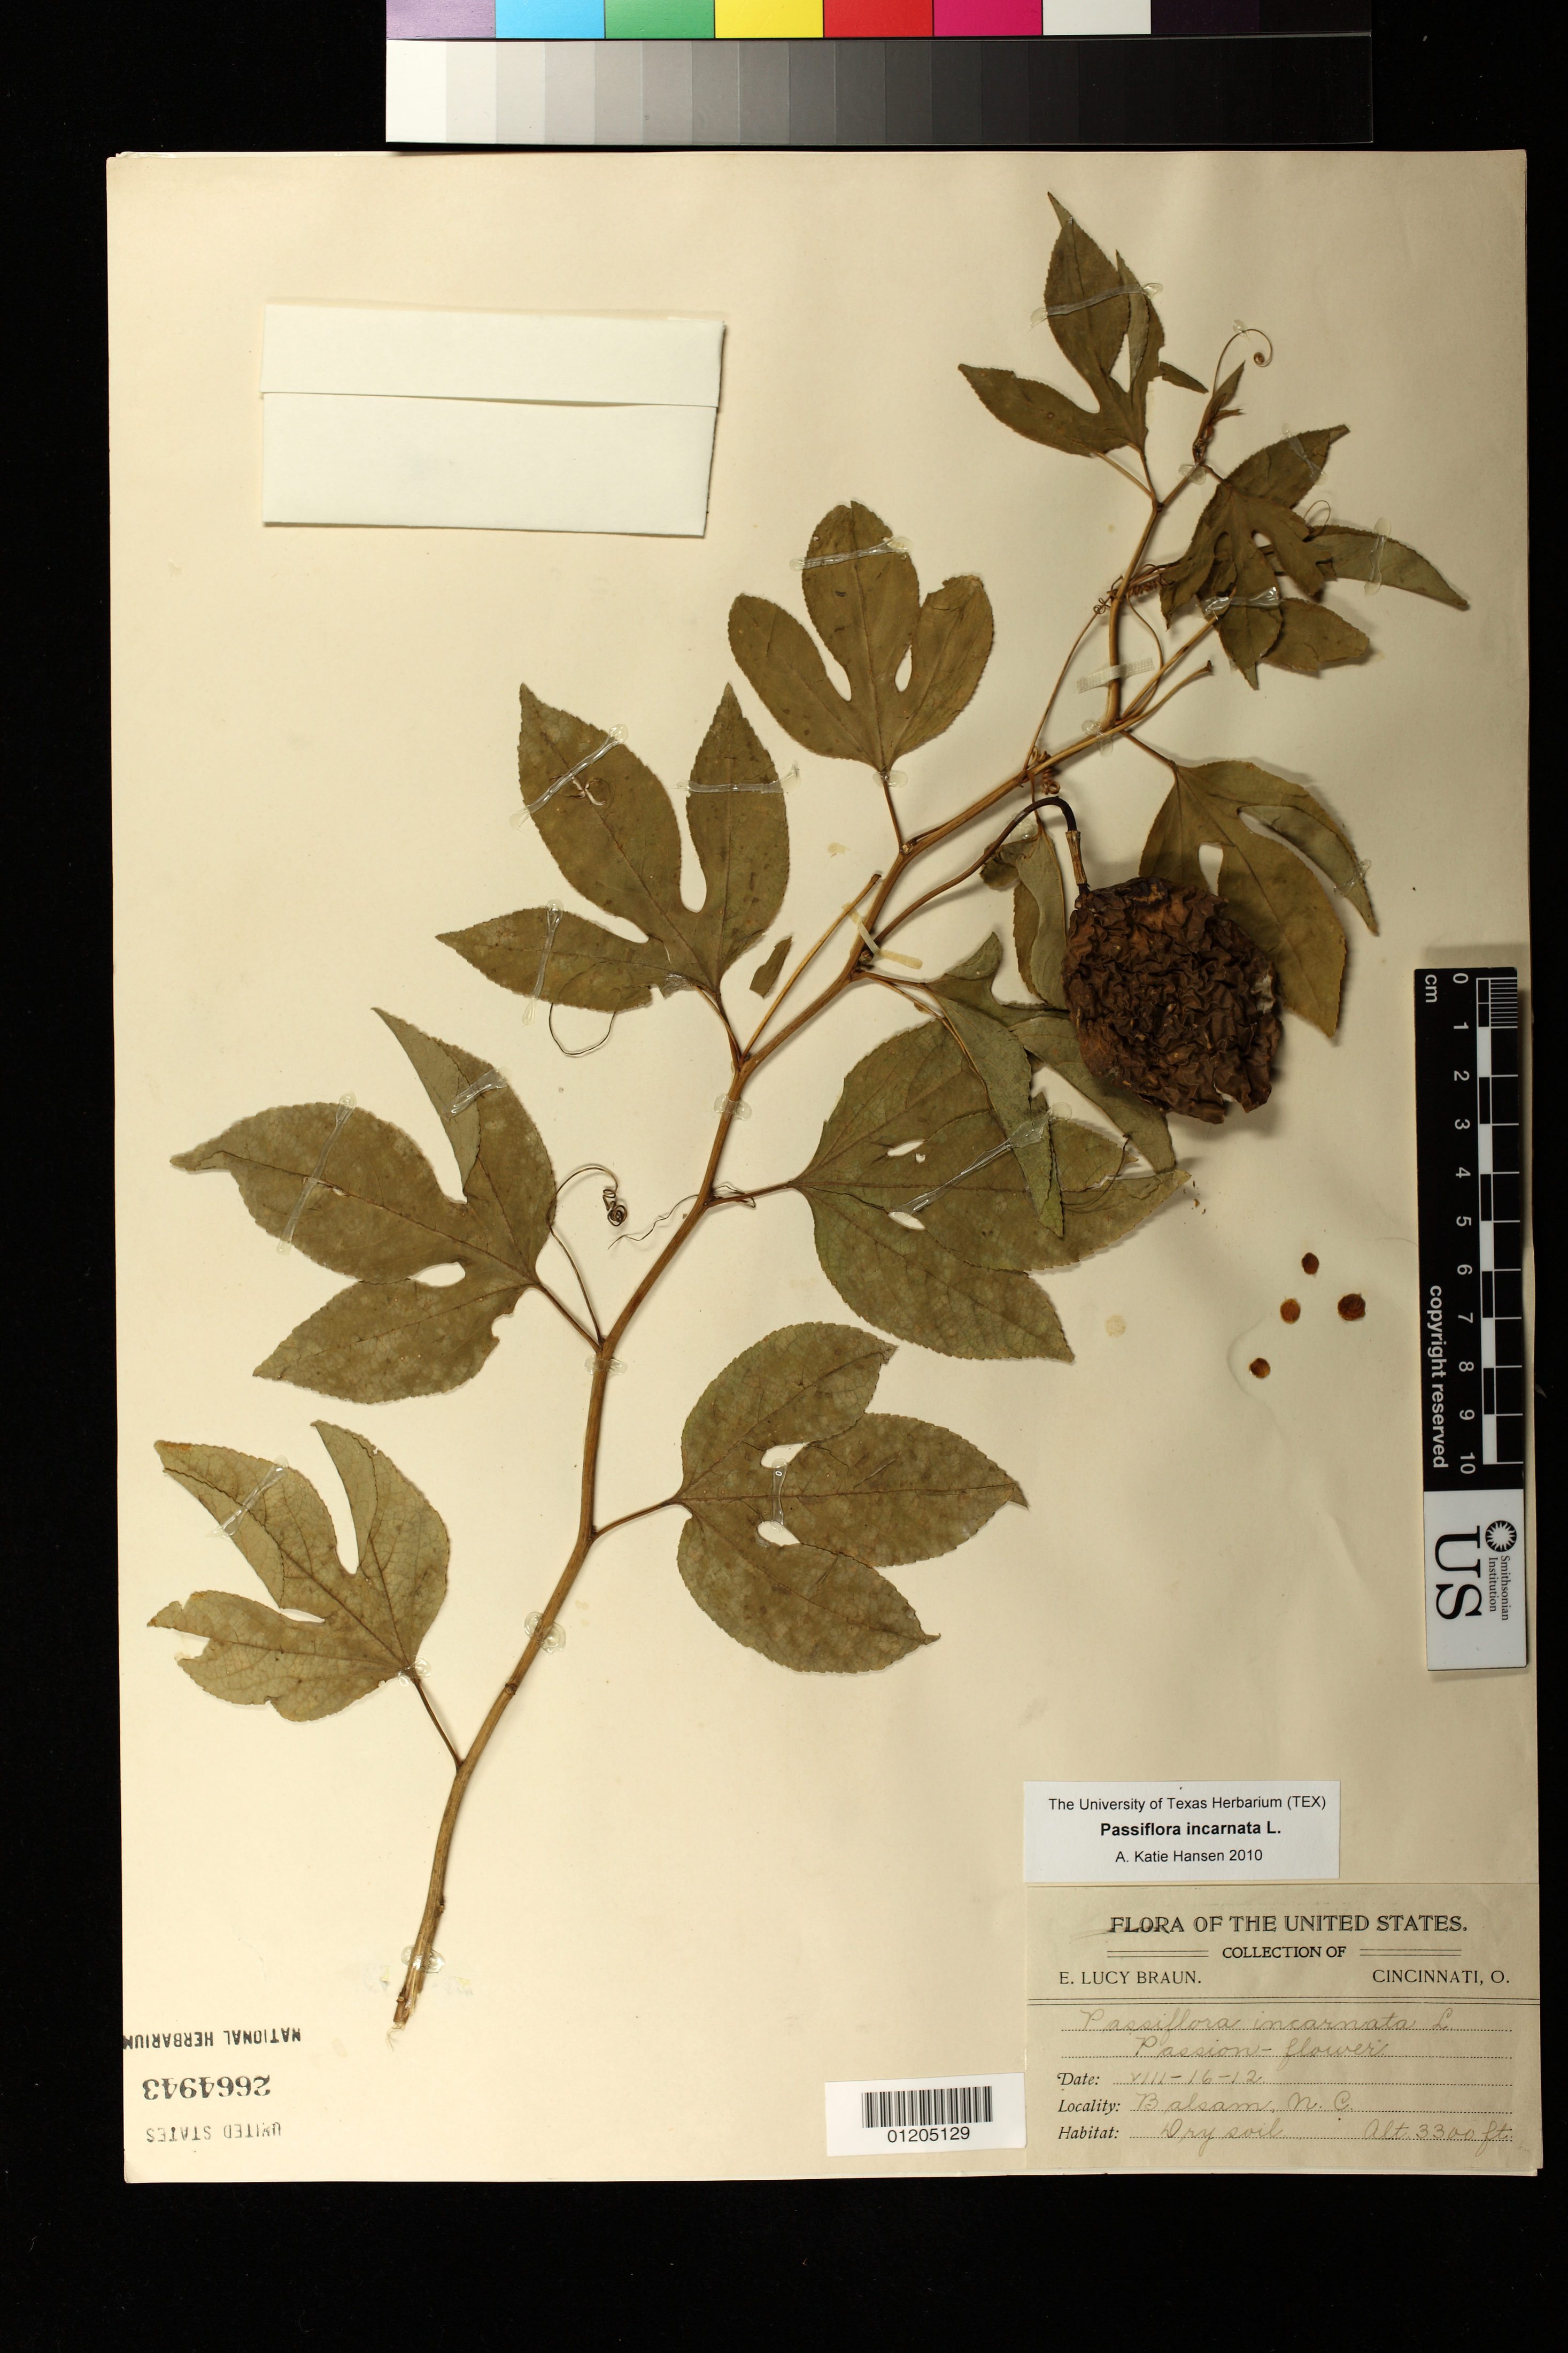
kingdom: Plantae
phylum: Tracheophyta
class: Magnoliopsida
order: Malpighiales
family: Passifloraceae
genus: Passiflora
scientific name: Passiflora incarnata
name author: L.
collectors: E. L. Braun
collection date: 1912-08-16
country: United States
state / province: North Carolina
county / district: Jackson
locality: Balsam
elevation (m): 1006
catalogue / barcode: US 2664943